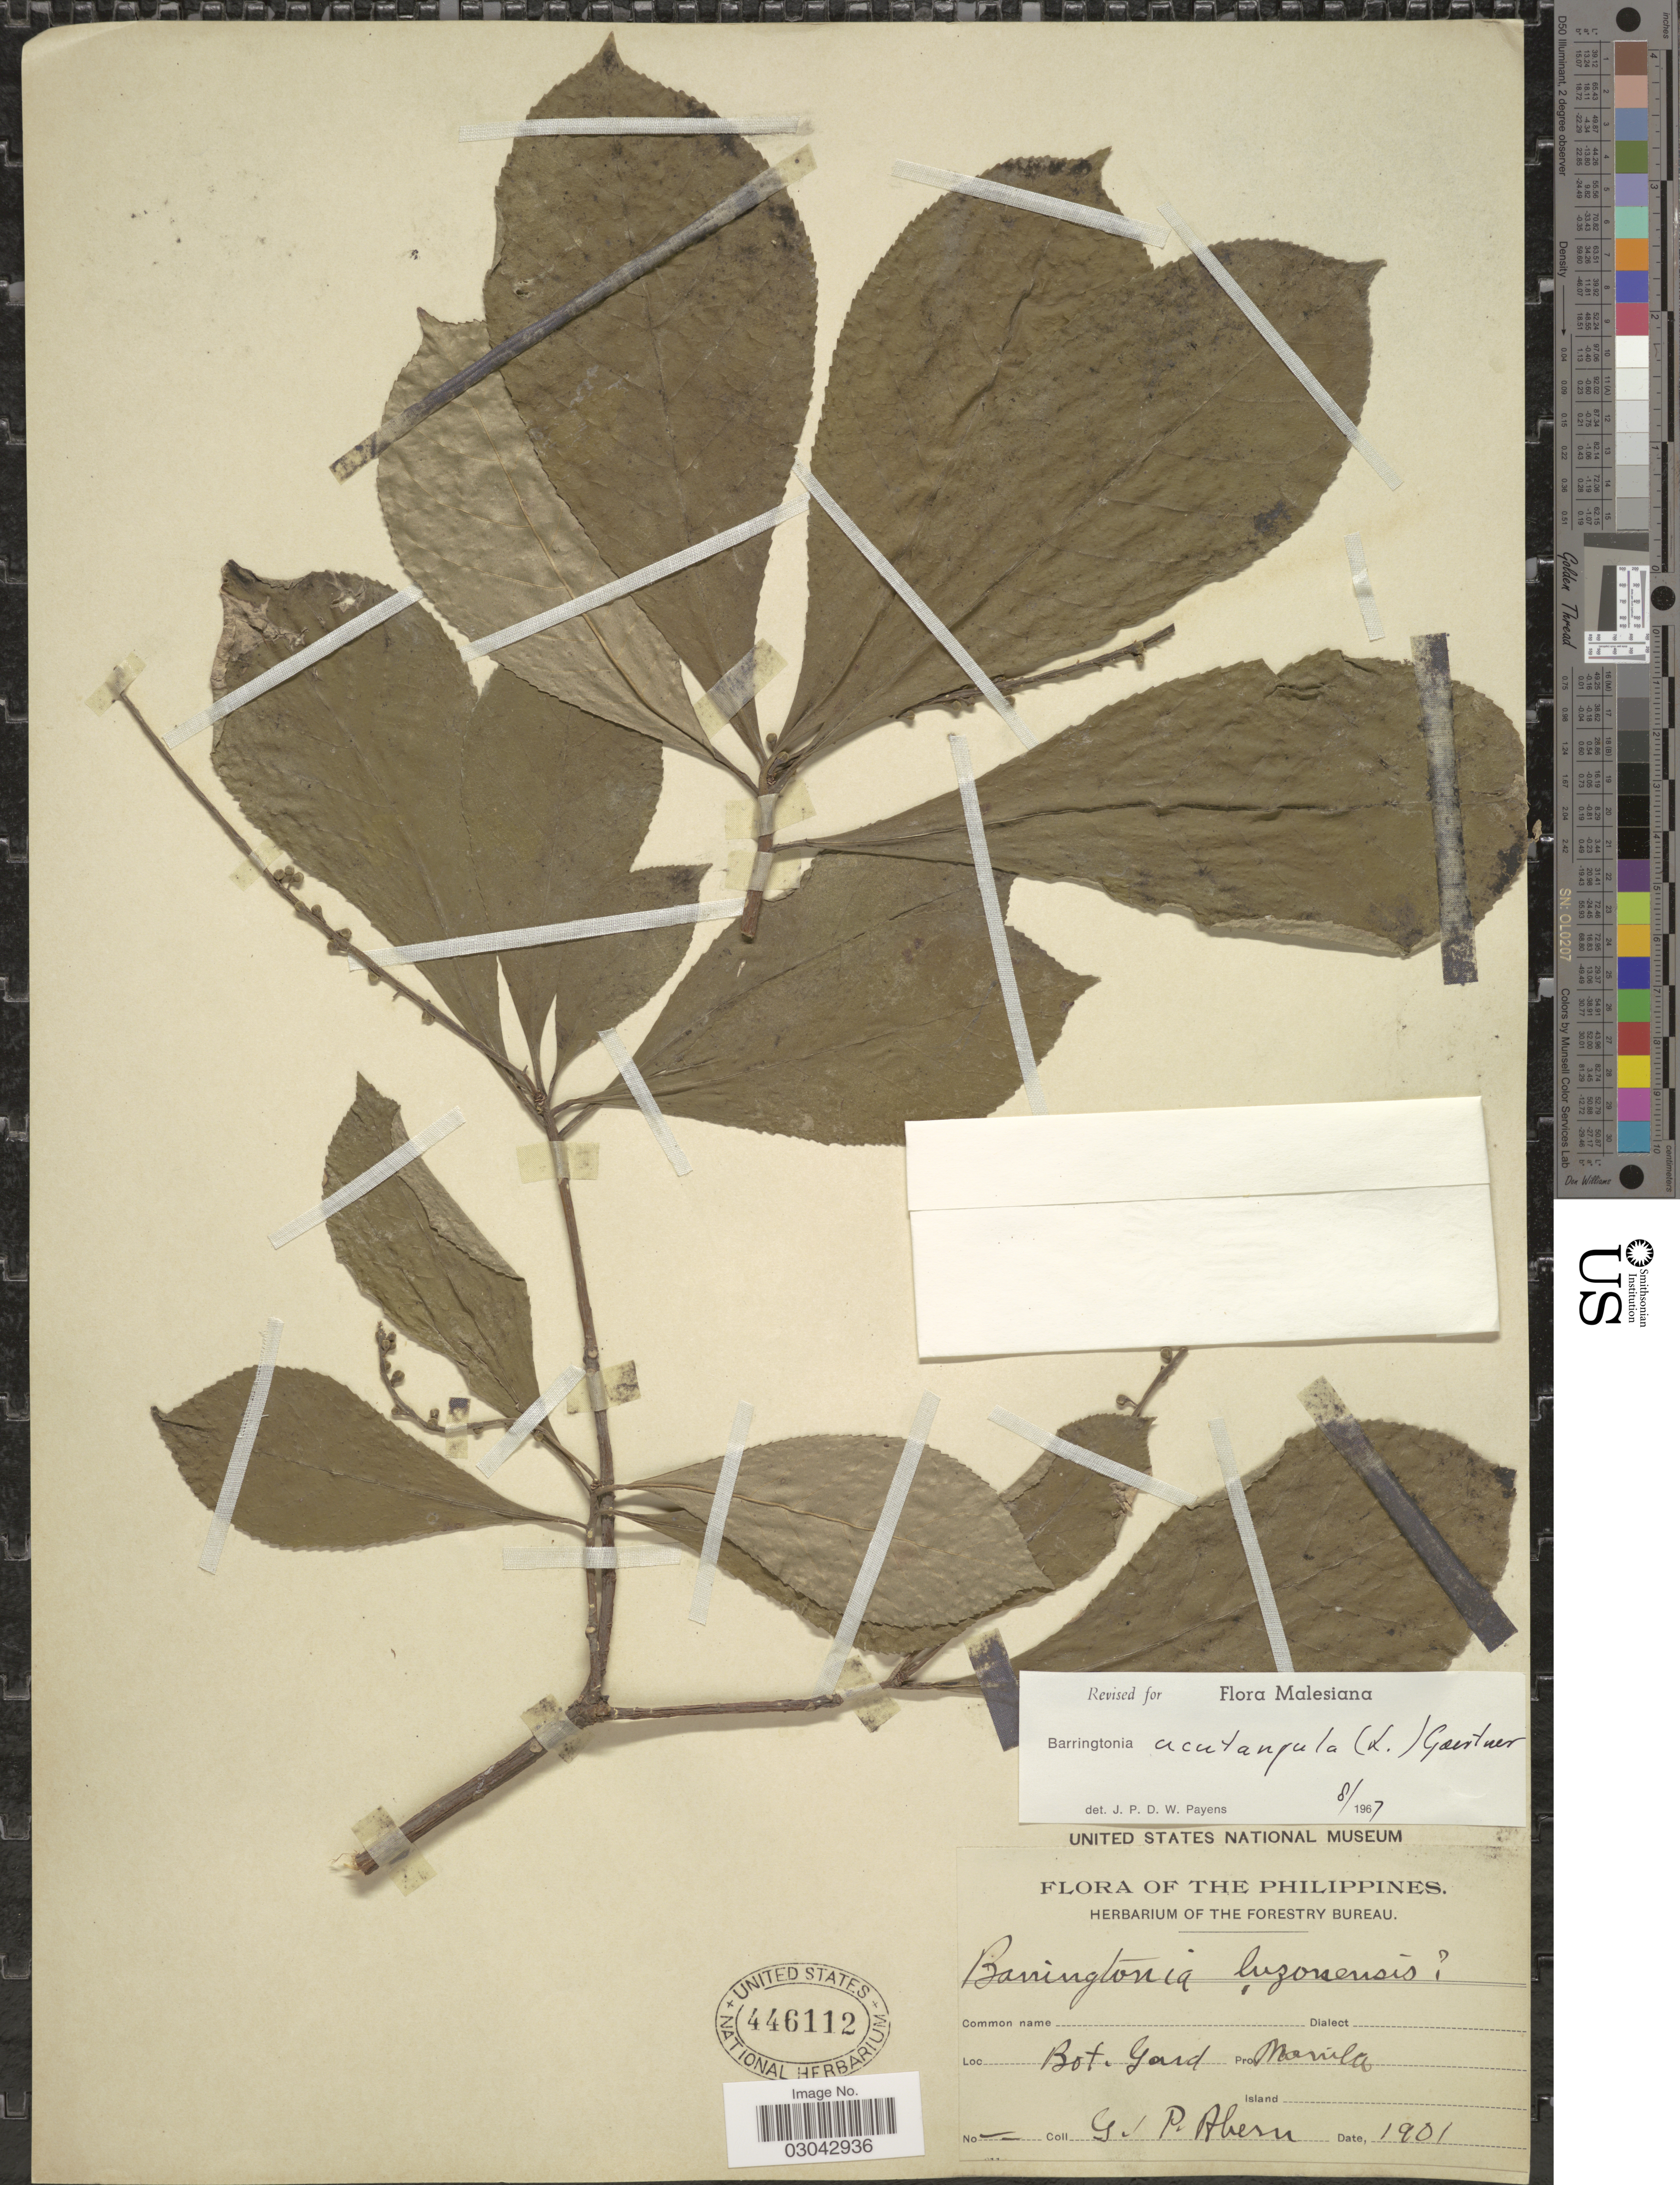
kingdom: Plantae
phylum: Tracheophyta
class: Magnoliopsida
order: Ericales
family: Lecythidaceae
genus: Barringtonia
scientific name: Barringtonia acutangula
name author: (L.) Gaertn.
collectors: G. Ahern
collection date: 1901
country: Philippines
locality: Bot. Gard, Prov. Manila.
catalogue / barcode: US 446112